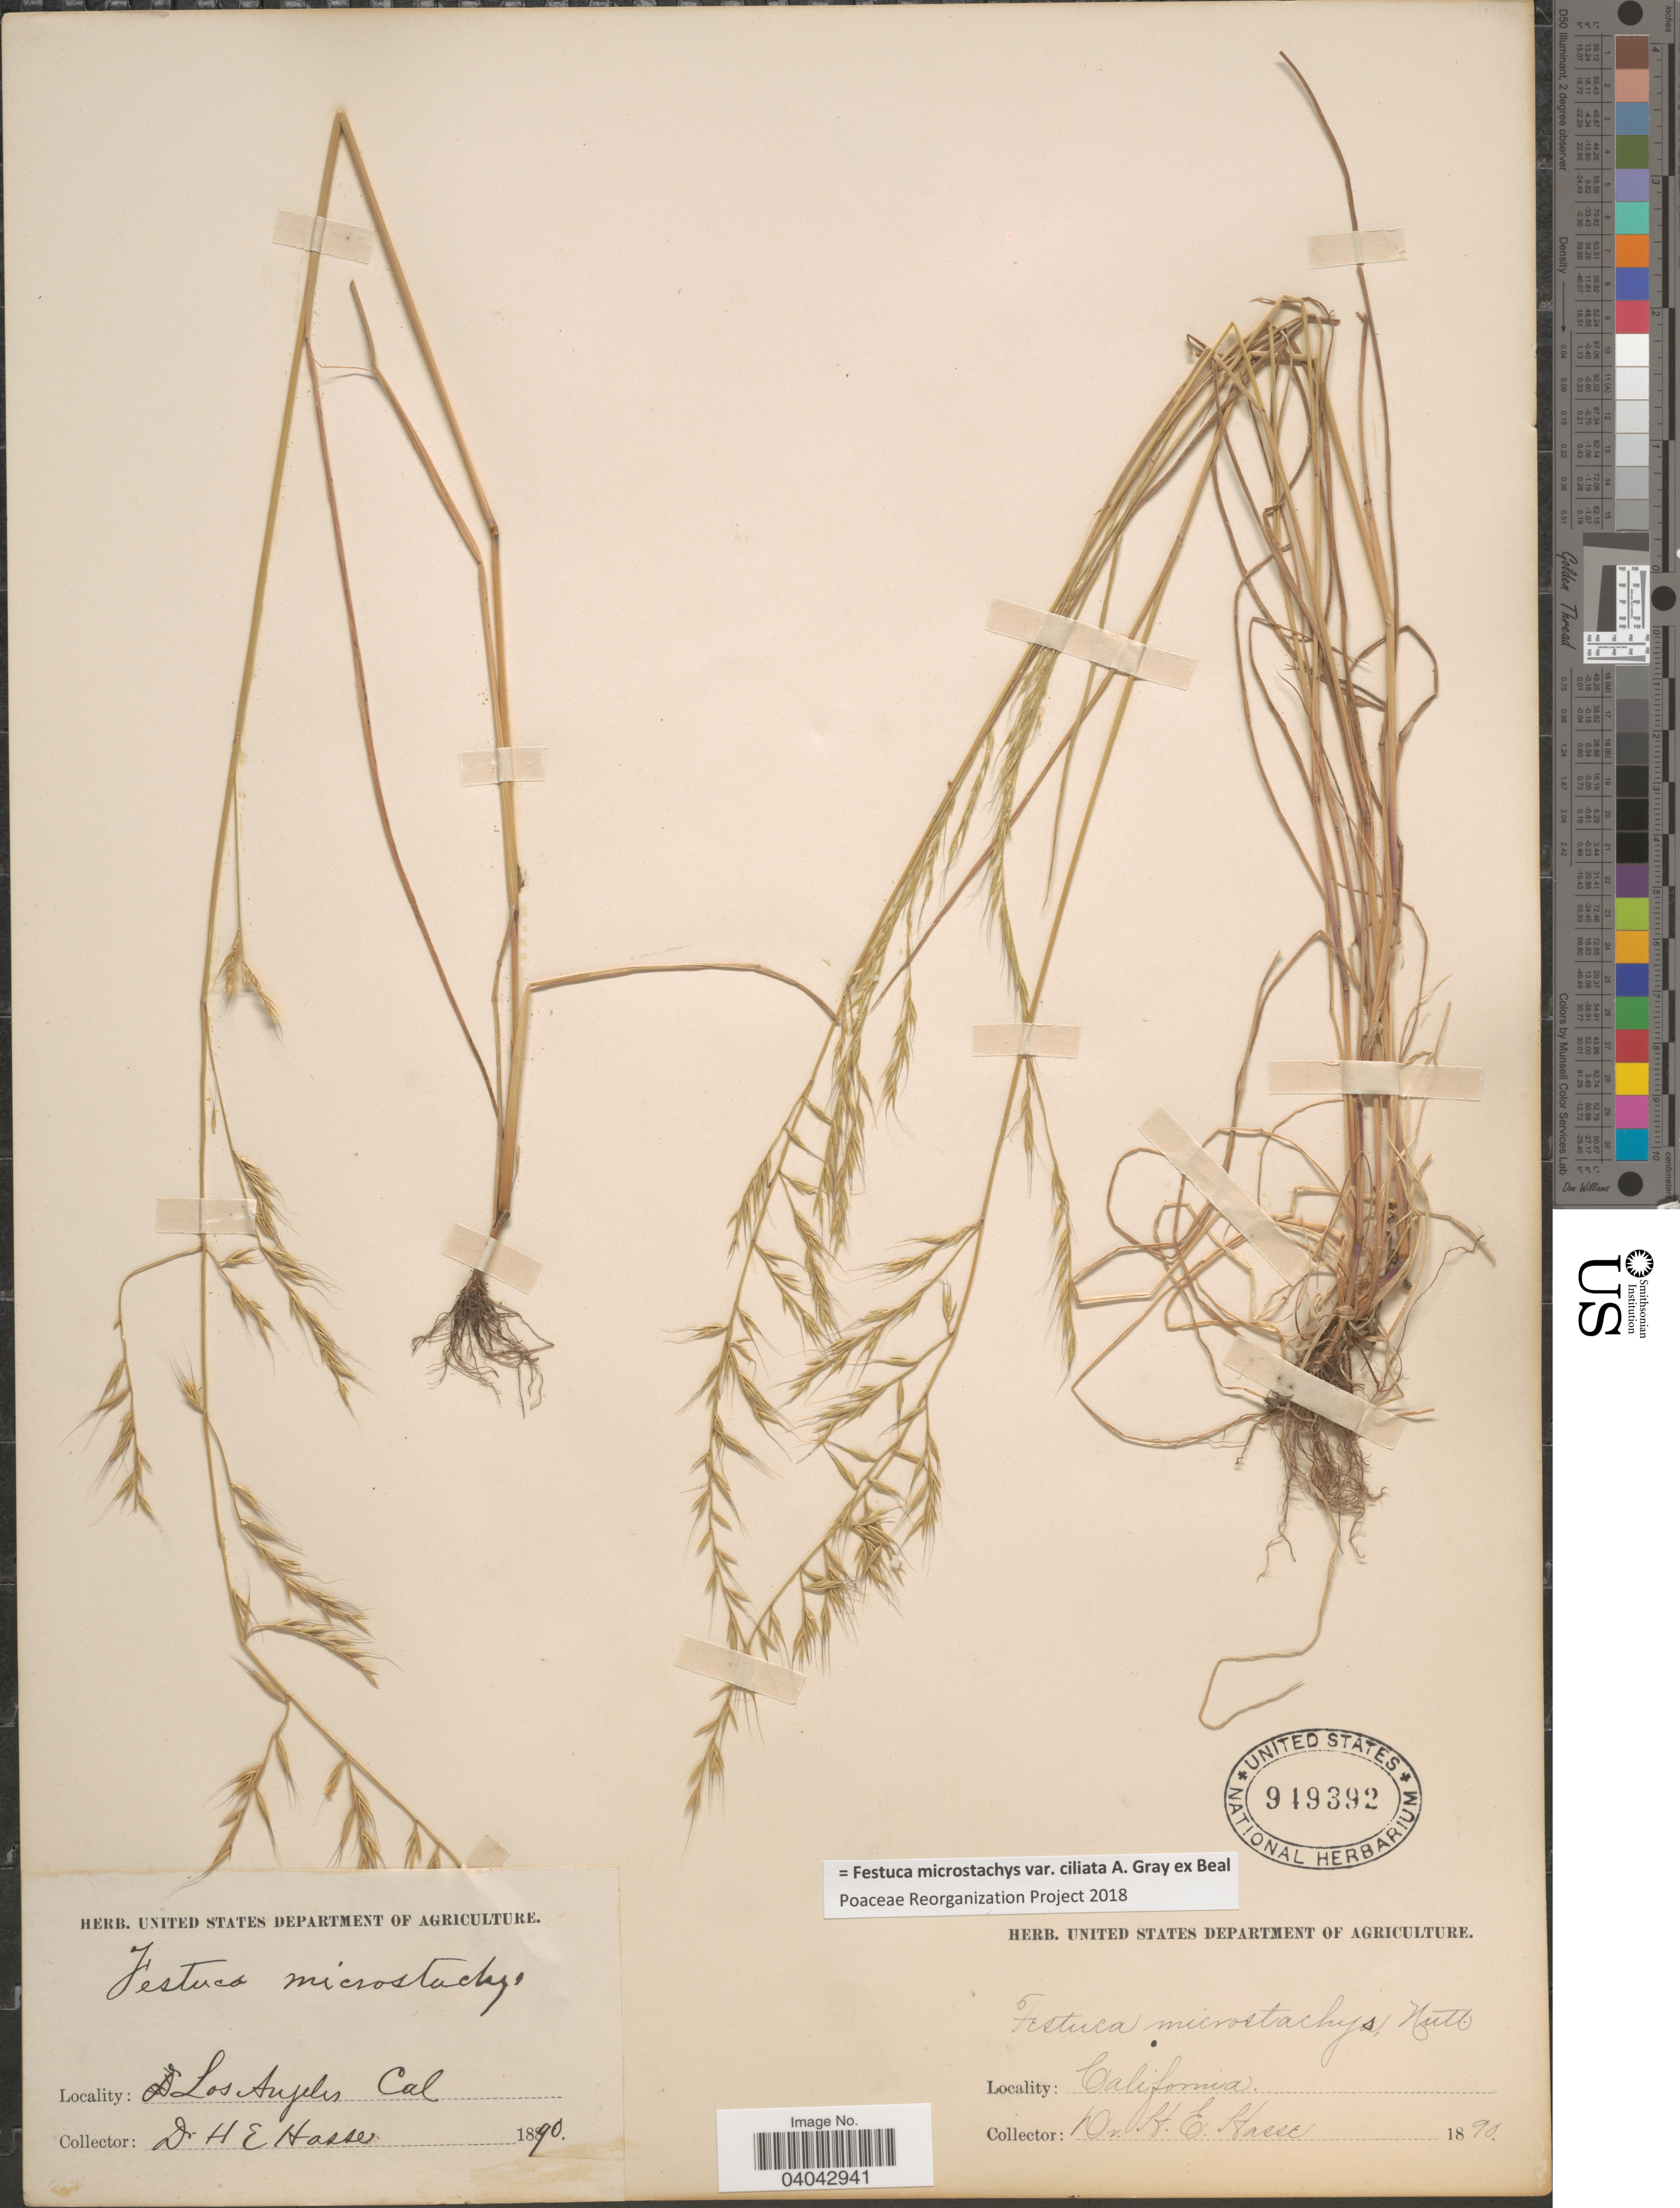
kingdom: Plantae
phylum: Tracheophyta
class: Liliopsida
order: Poales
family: Poaceae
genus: Festuca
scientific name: Festuca microstachys var. ciliata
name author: A. Gray ex W.J. Beal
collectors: H. E. Hasse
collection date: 1890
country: United States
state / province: California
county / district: Los Angeles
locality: Los Angeles.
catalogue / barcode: US 949392